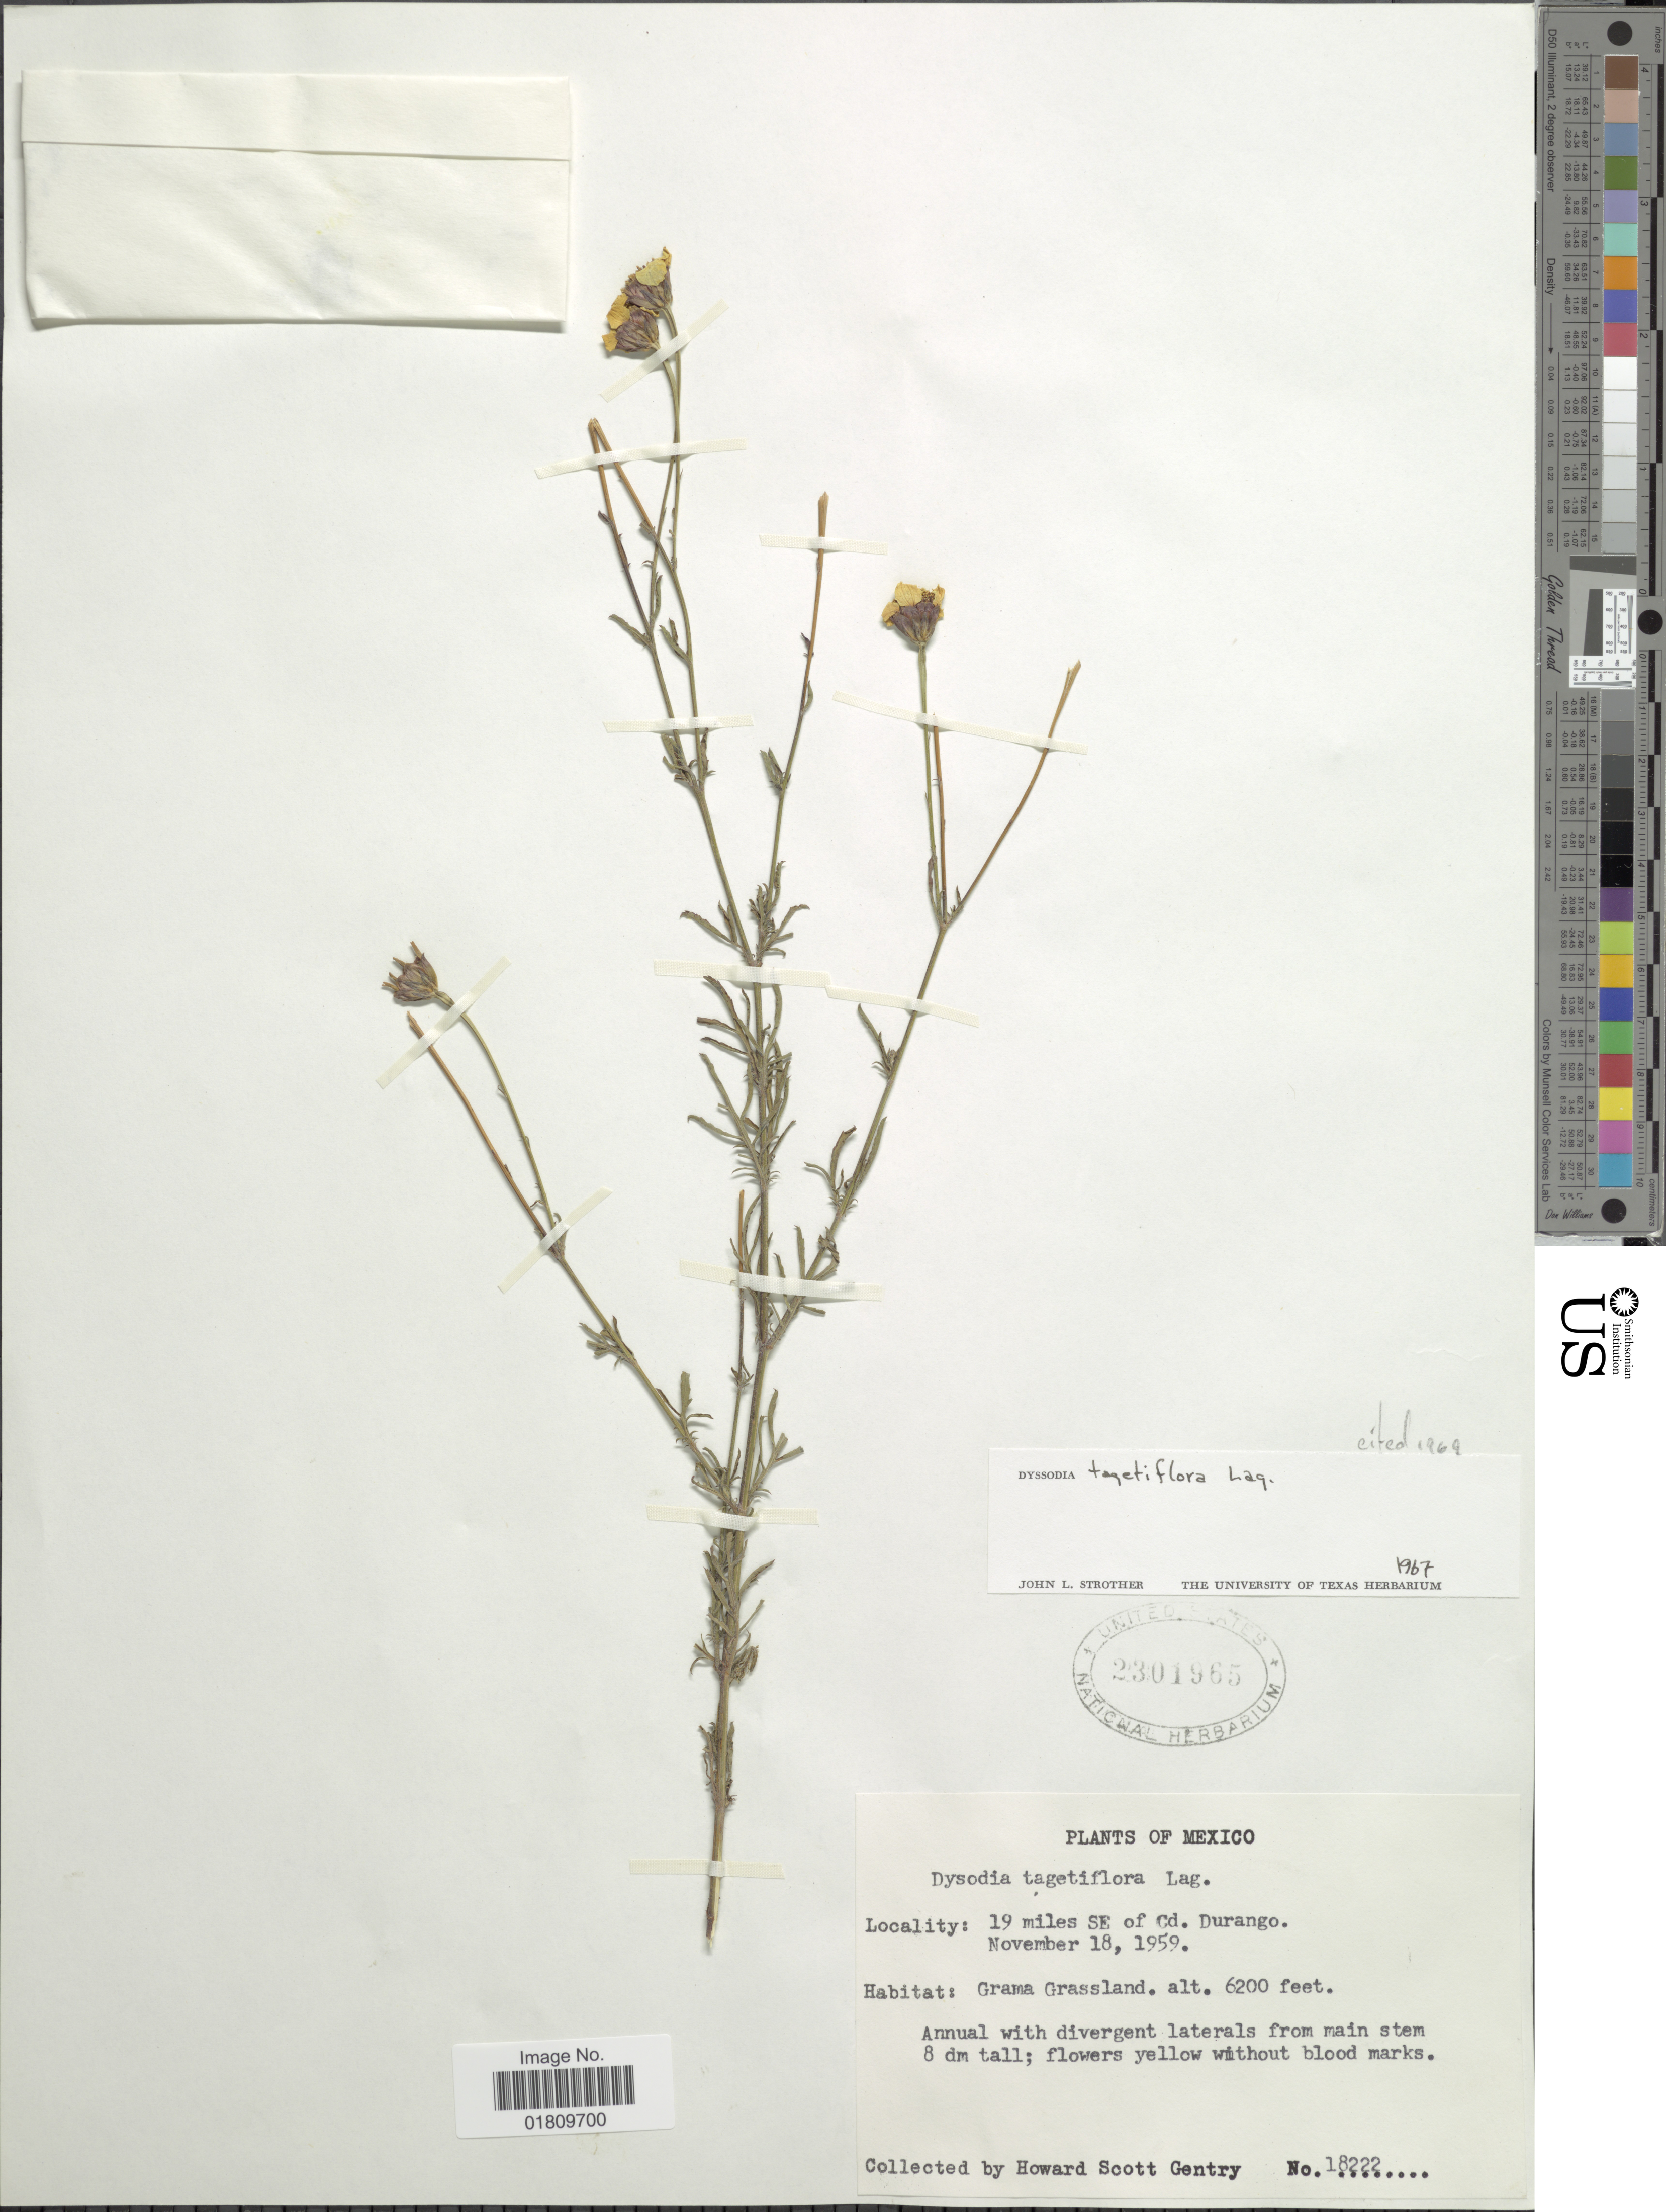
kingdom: Plantae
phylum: Tracheophyta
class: Magnoliopsida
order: Asterales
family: Asteraceae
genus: Dyssodia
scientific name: Dyssodia tagetiflora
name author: Lag.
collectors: H. S. Gentry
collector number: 18222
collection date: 1959-11-18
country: Mexico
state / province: Durango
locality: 19 miles SE of Cd. Durango, Grama Grassland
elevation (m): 1890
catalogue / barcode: US 2301965